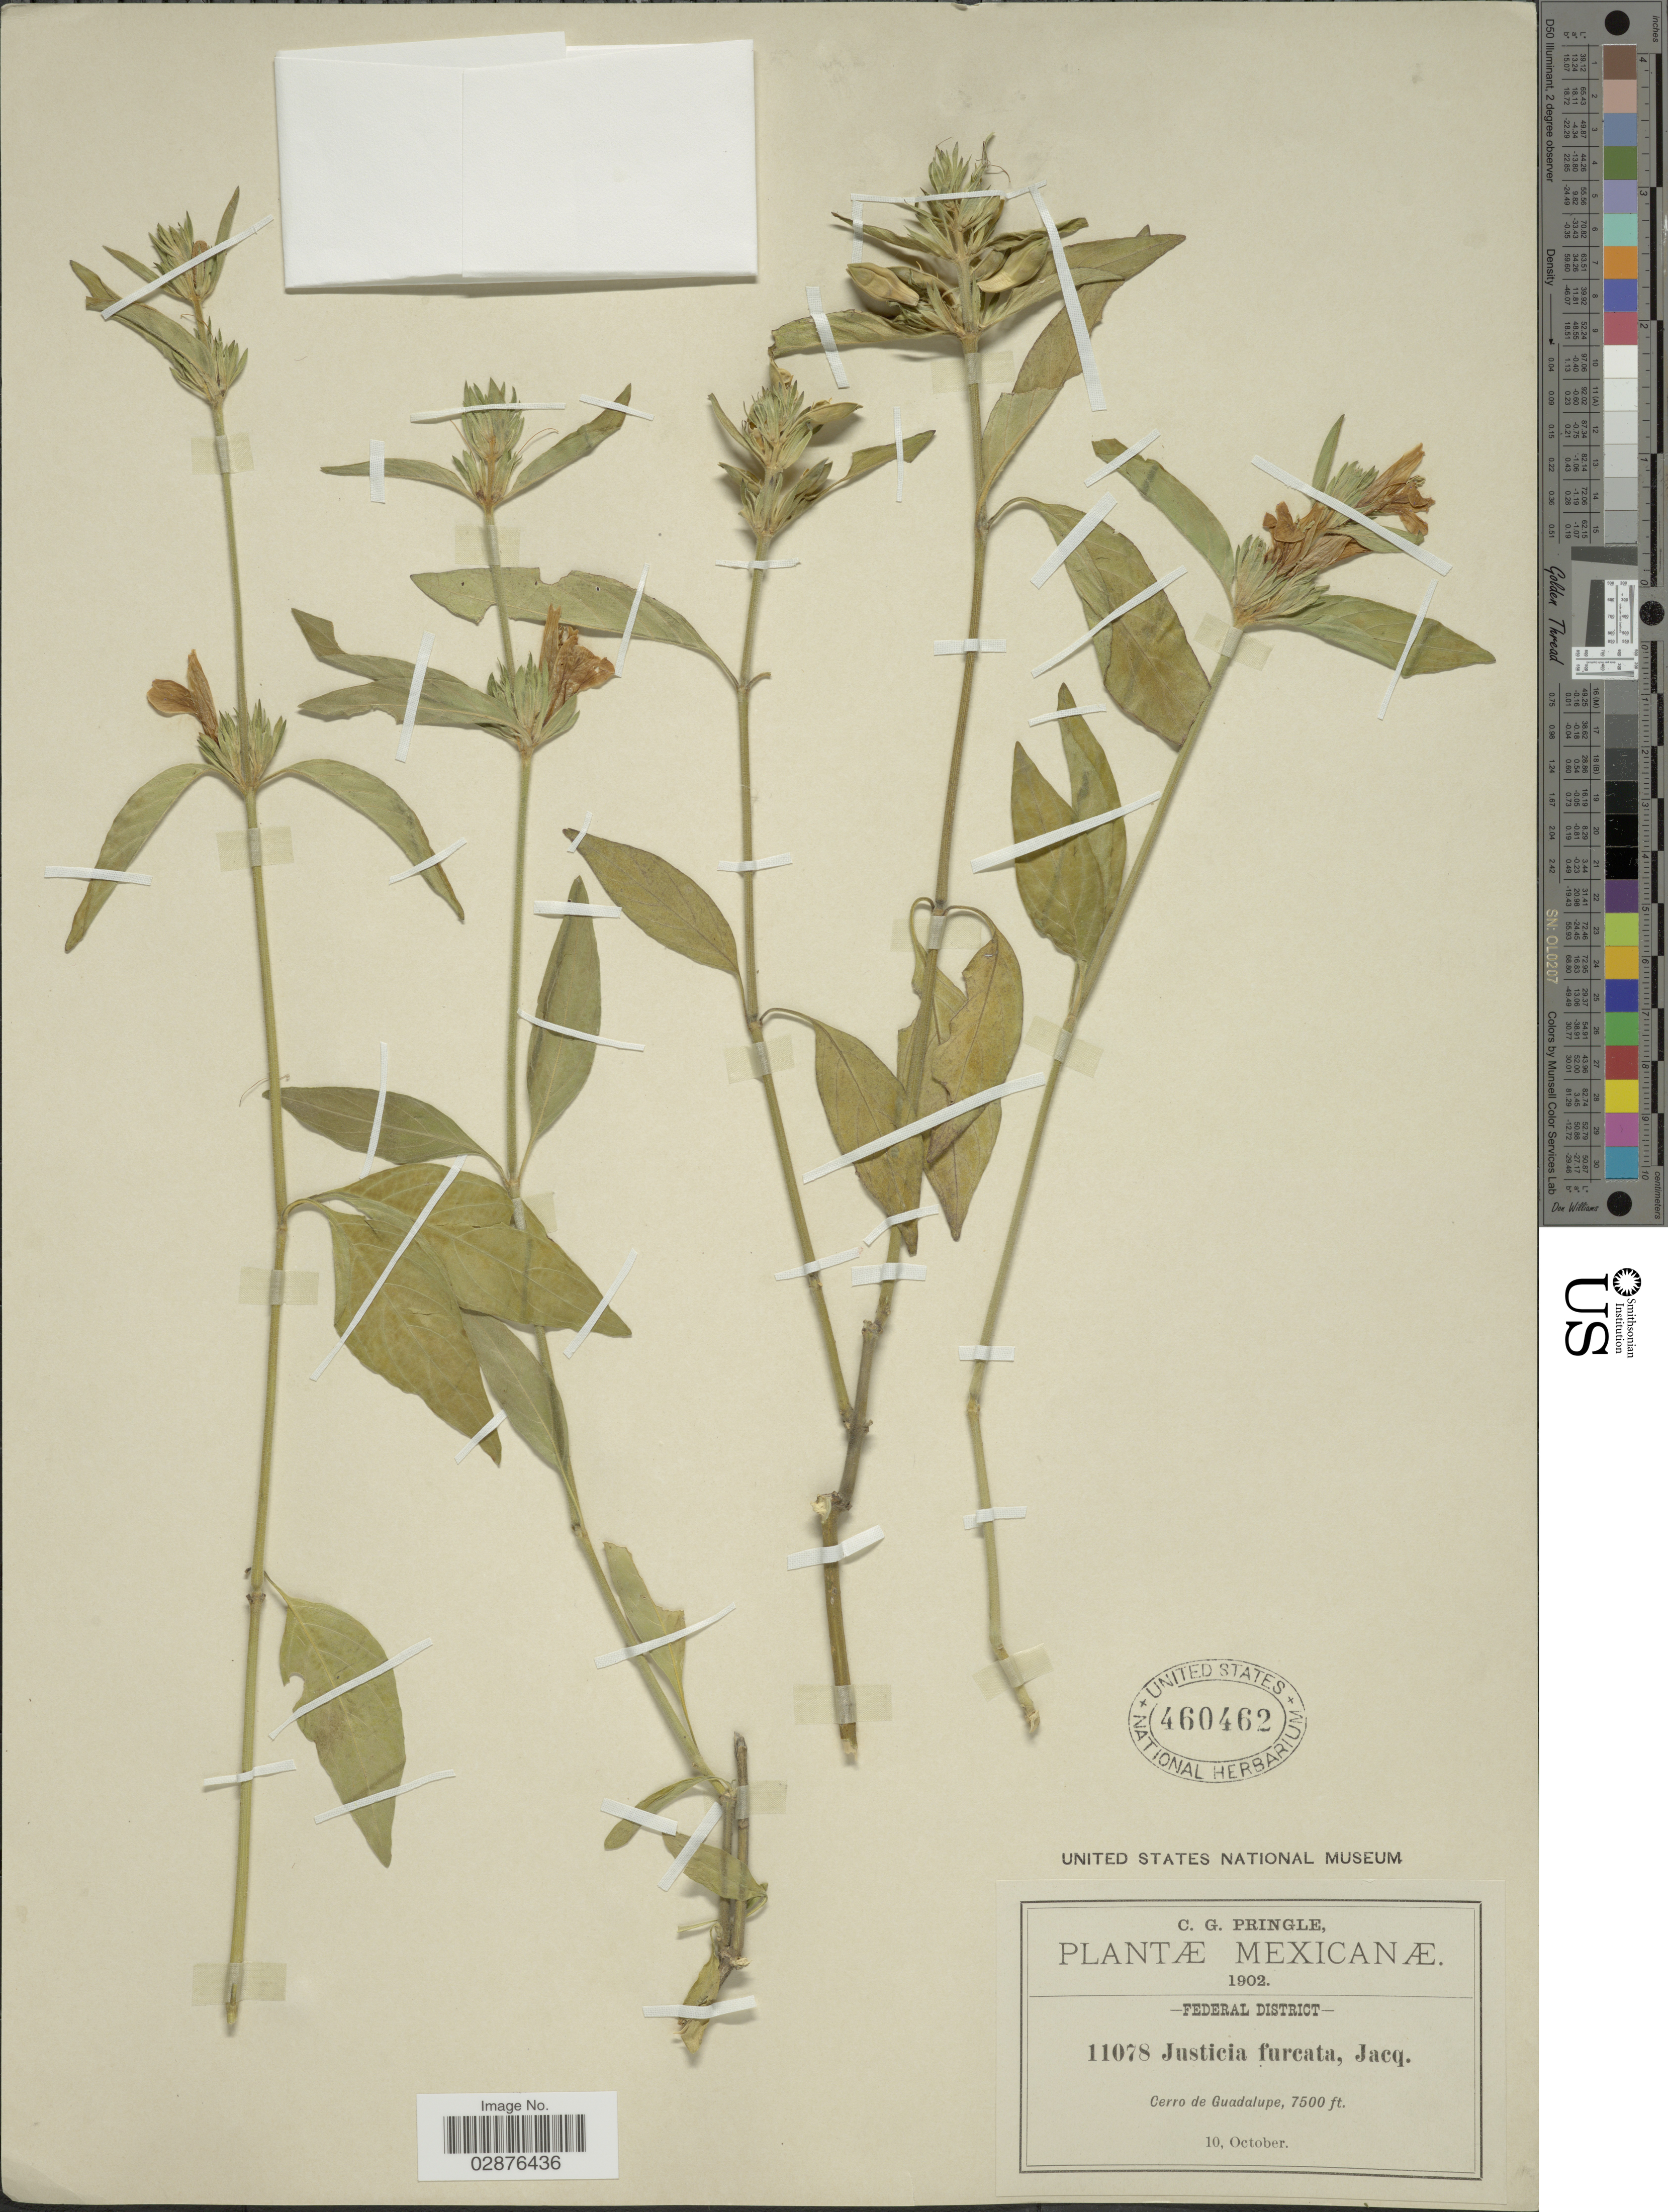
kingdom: Plantae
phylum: Tracheophyta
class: Magnoliopsida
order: Lamiales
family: Acanthaceae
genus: Justicia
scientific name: Justicia furcata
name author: Lam.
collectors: C. G. Pringle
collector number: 11078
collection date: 1902-10-10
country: Mexico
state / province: Distrito Federal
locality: Federal District. Cerro de Guadalupe.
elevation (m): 2286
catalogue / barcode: US 460462